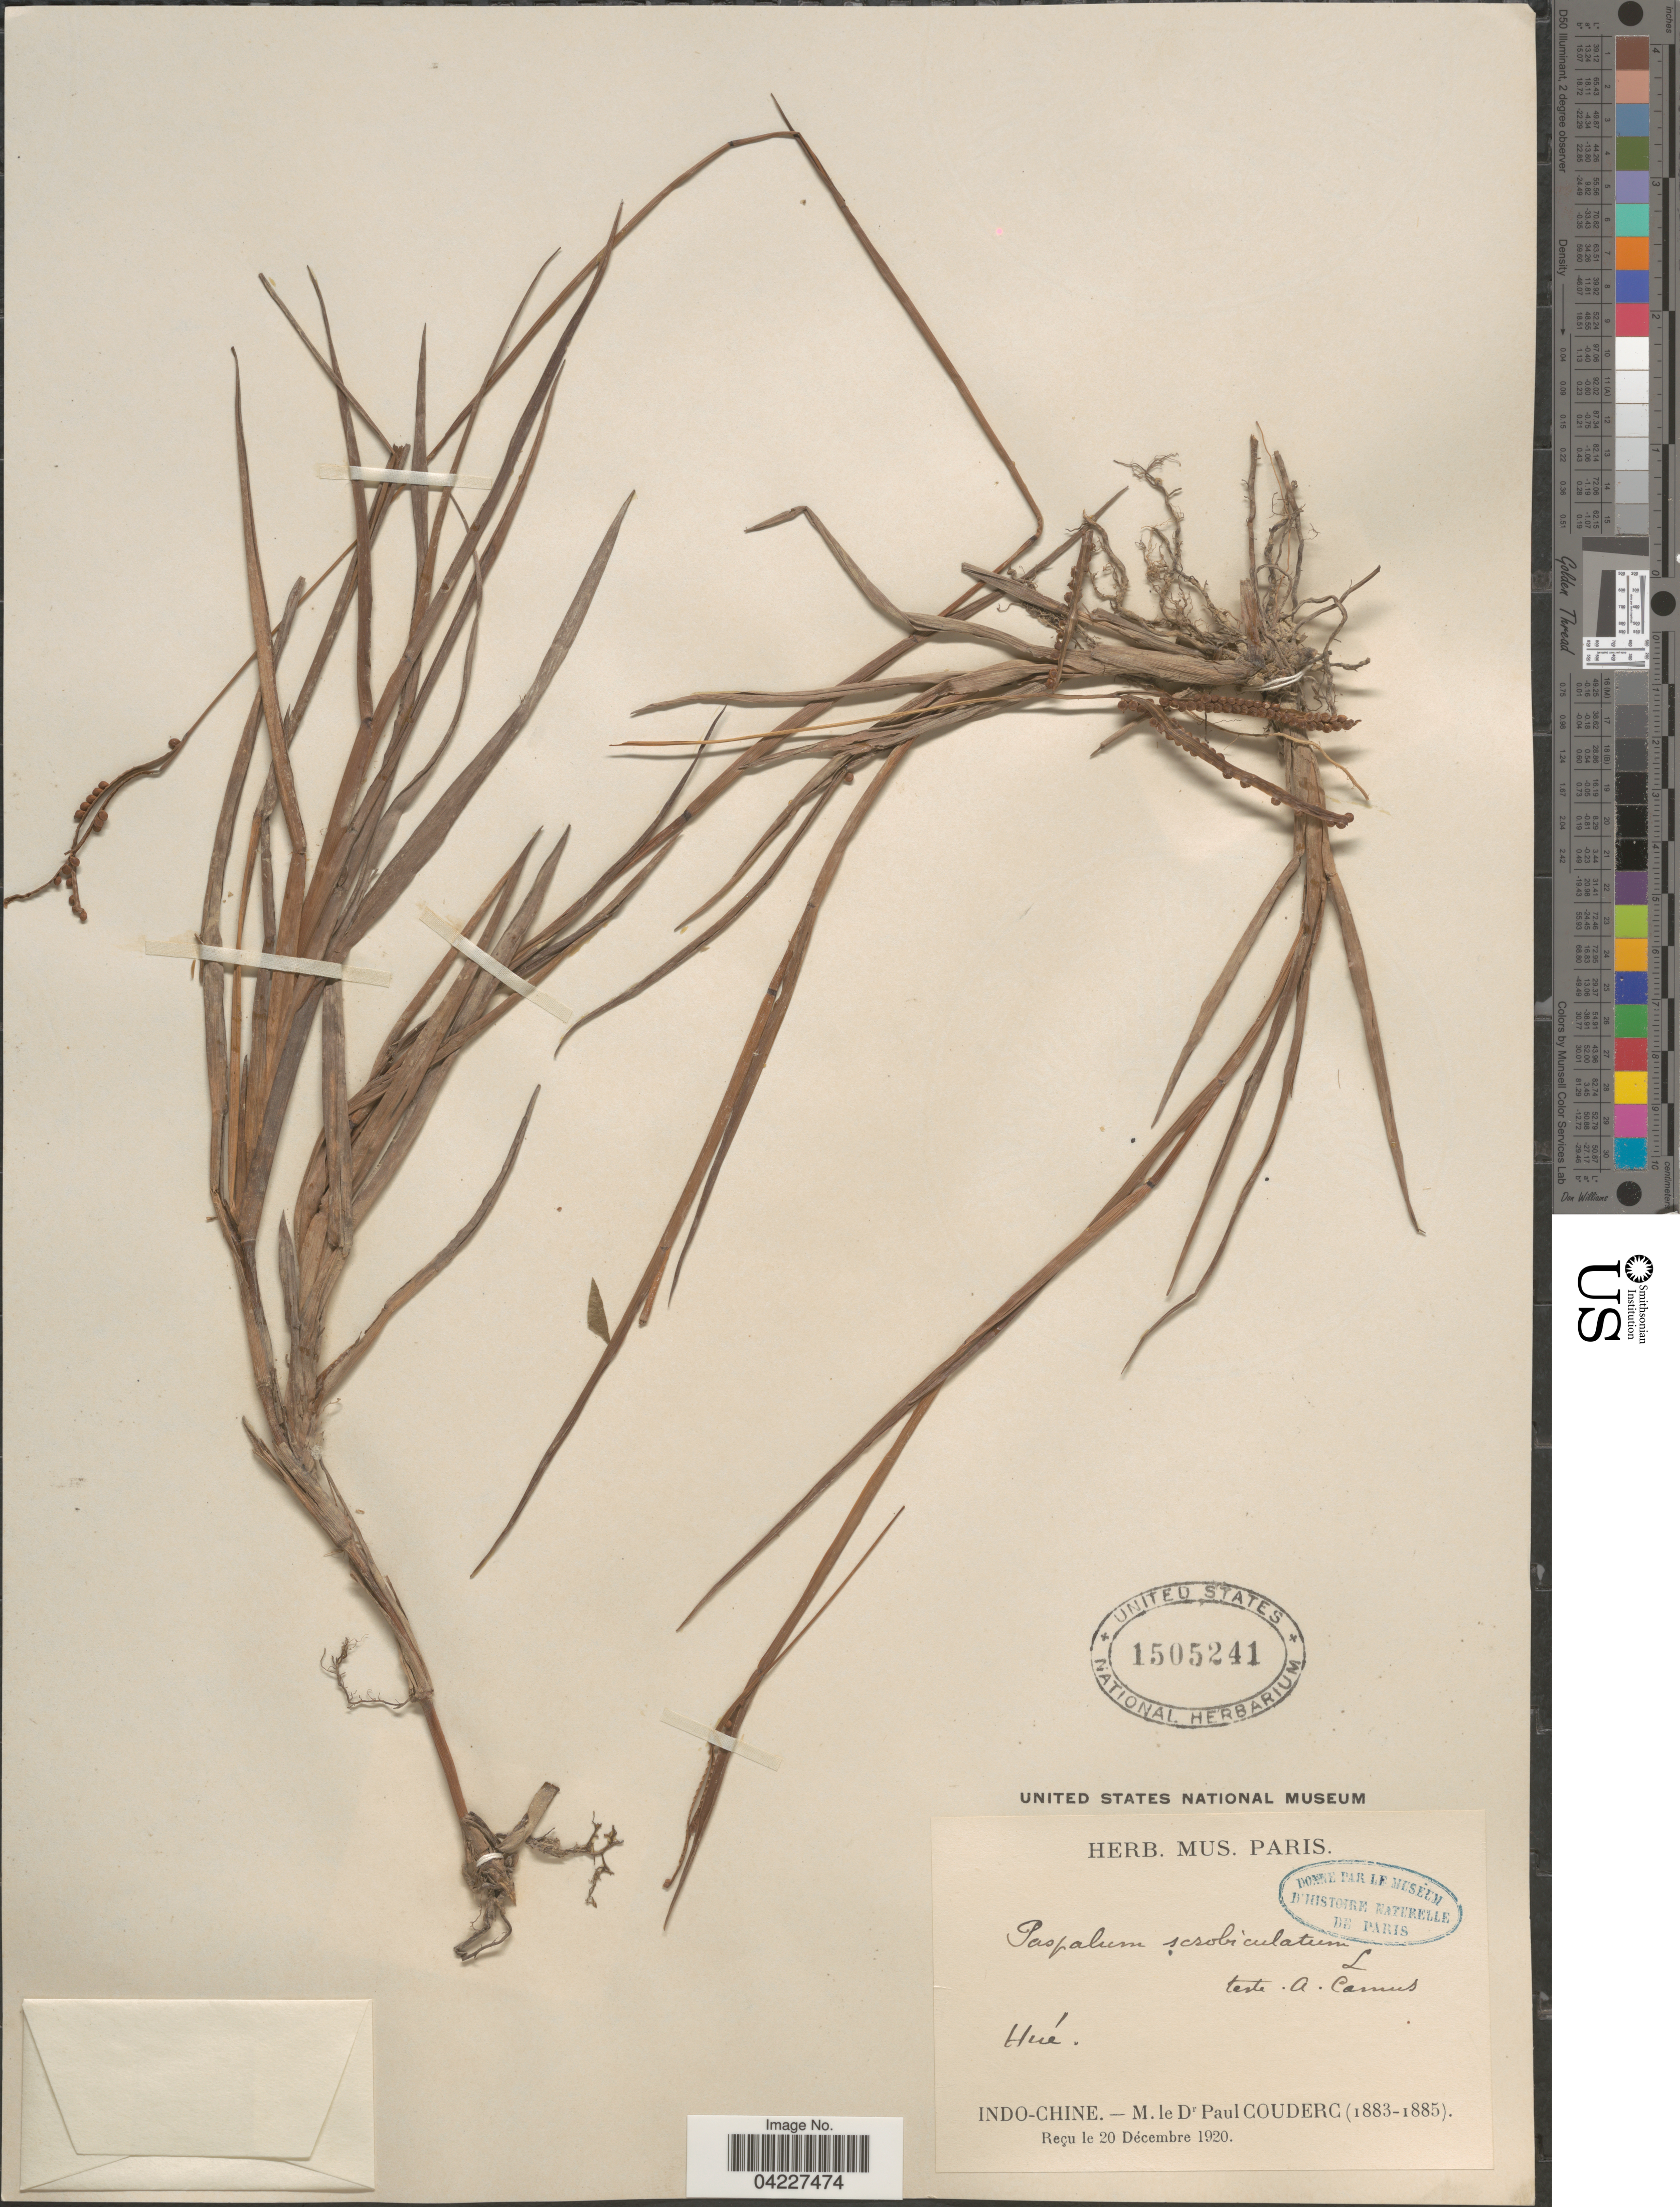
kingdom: Plantae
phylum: Tracheophyta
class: Liliopsida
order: Poales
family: Poaceae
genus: Paspalum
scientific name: Paspalum scrobiculatum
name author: L.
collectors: P. Couderc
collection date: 1883/1885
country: Vietnam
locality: Hué. Indo-Chine.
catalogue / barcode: US 1505241